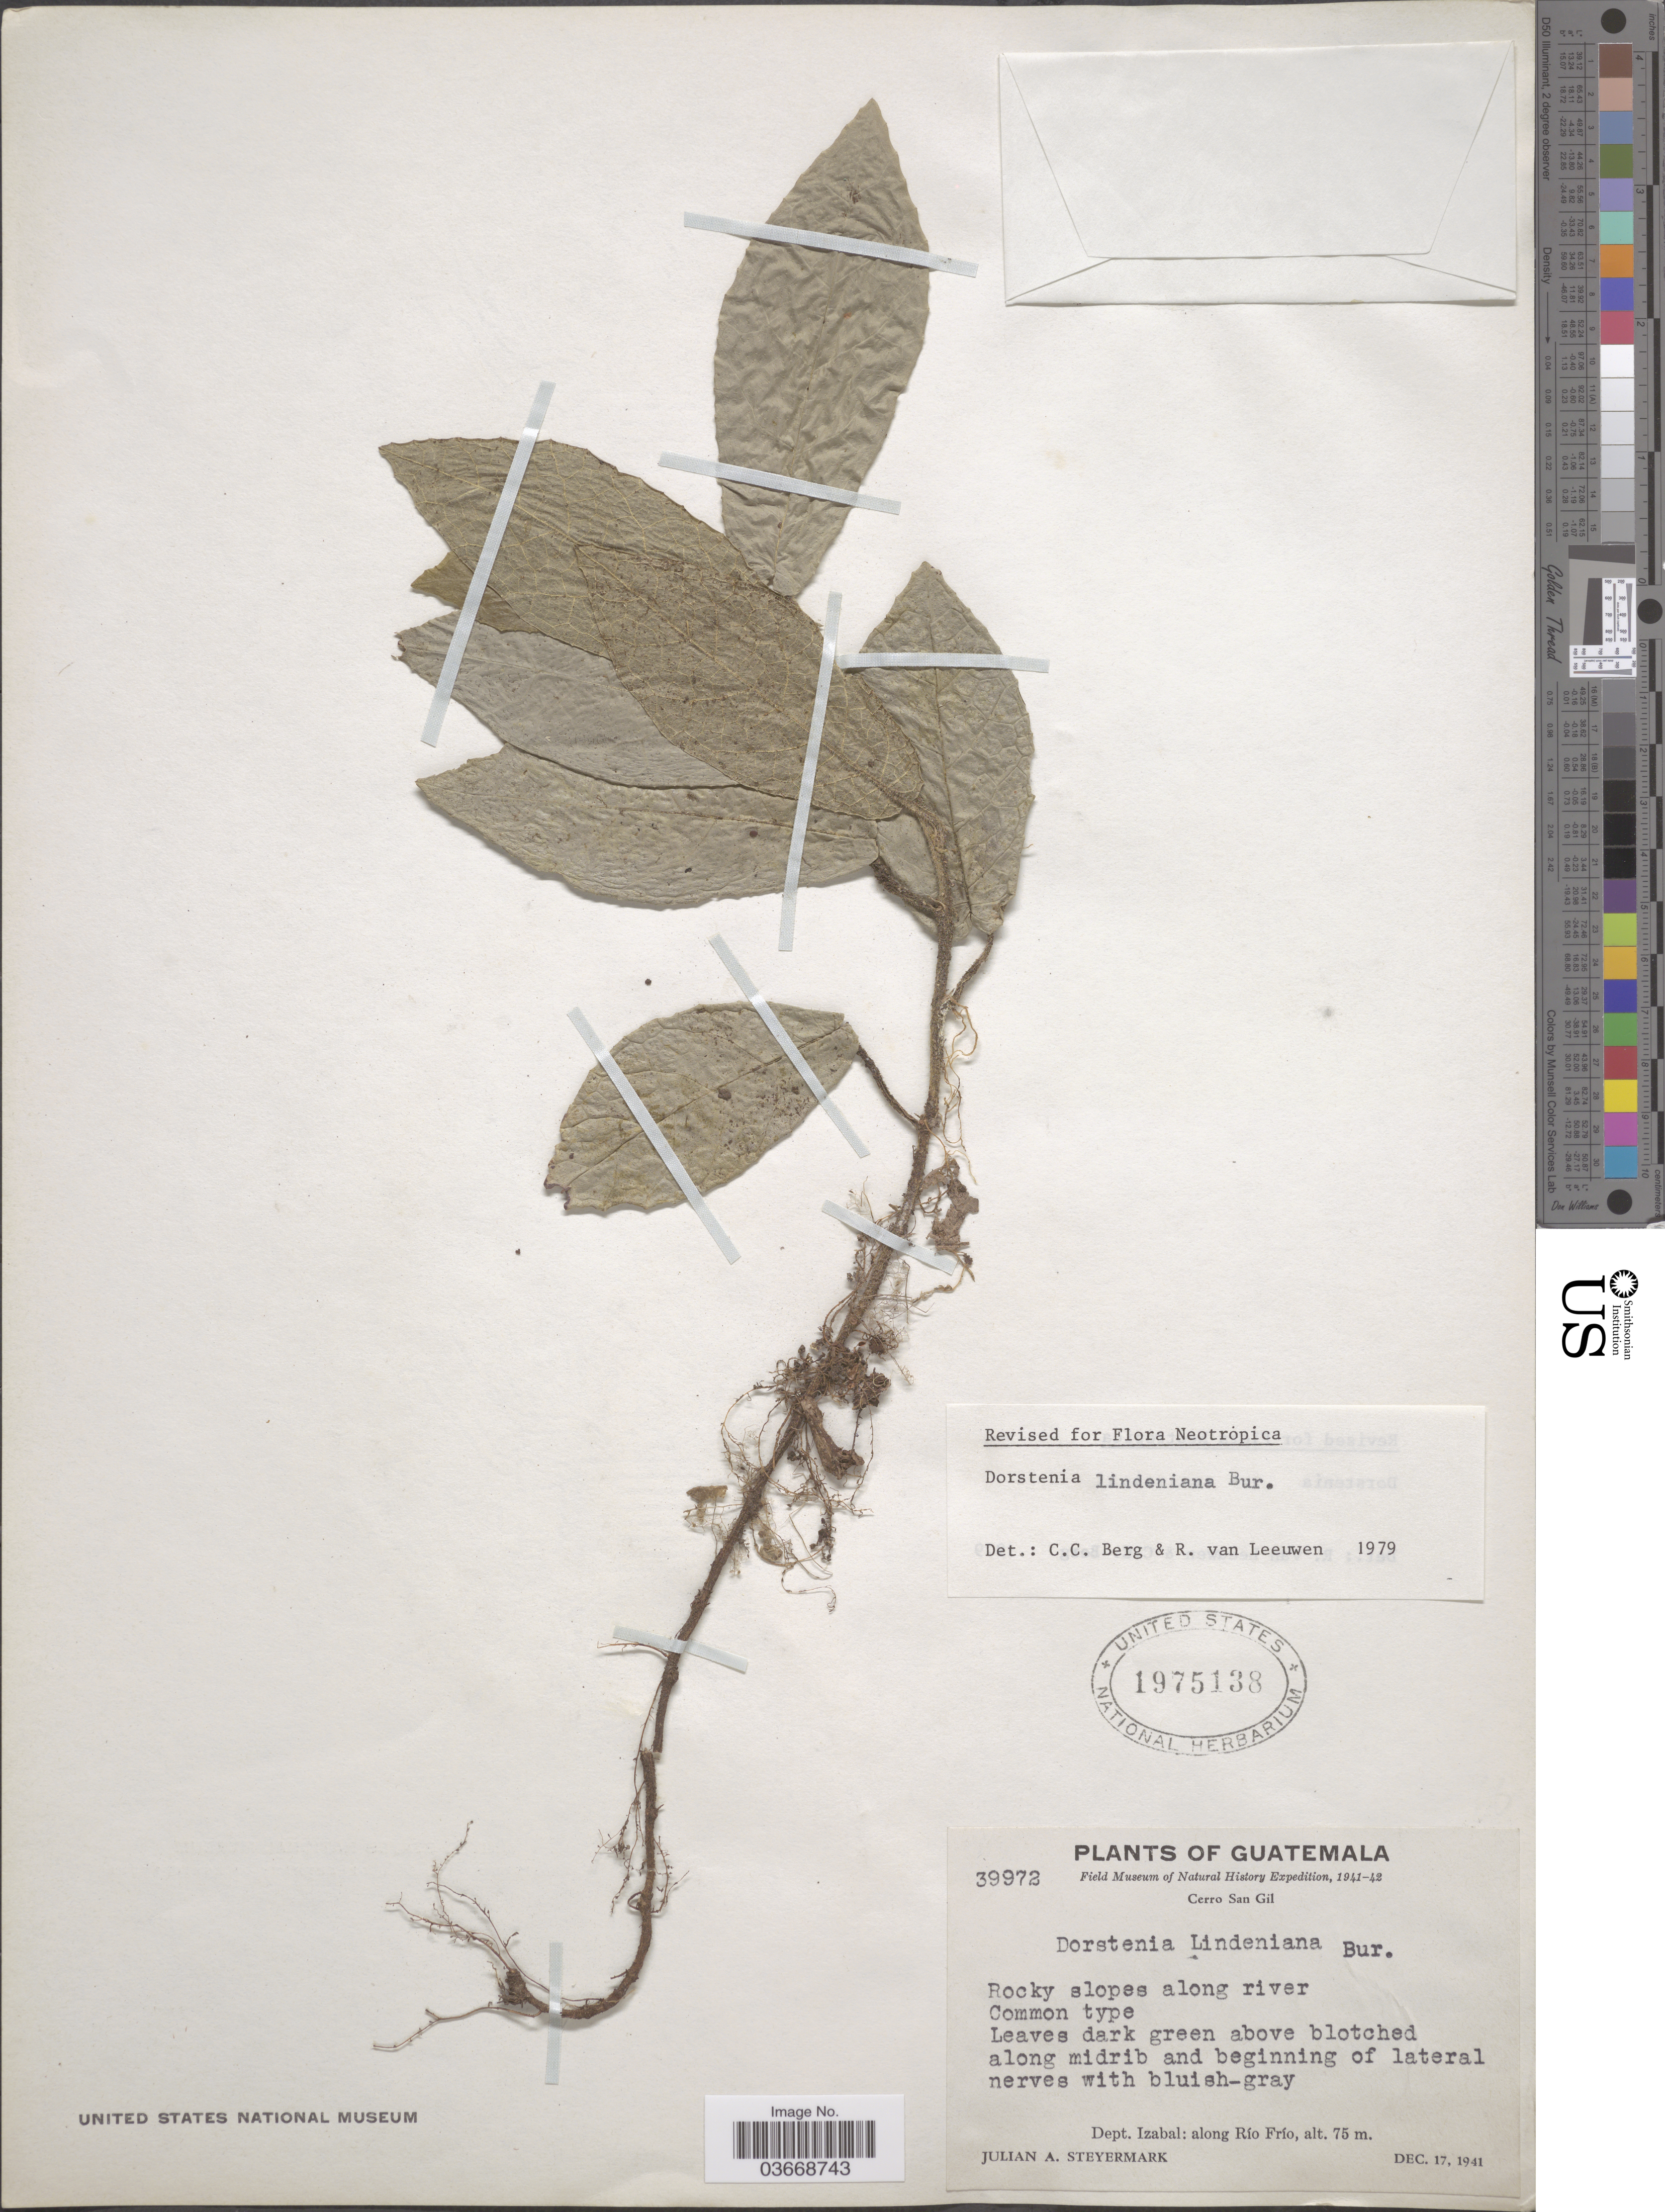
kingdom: Plantae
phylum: Tracheophyta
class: Magnoliopsida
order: Rosales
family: Moraceae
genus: Dorstenia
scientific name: Dorstenia lindeniana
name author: Bureau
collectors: J. Steyermark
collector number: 39972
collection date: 1941-12-17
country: Guatemala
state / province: Izabal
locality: Cerro San Gil. Dept. Izabal: along Río Frío.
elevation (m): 75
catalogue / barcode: US 1975138